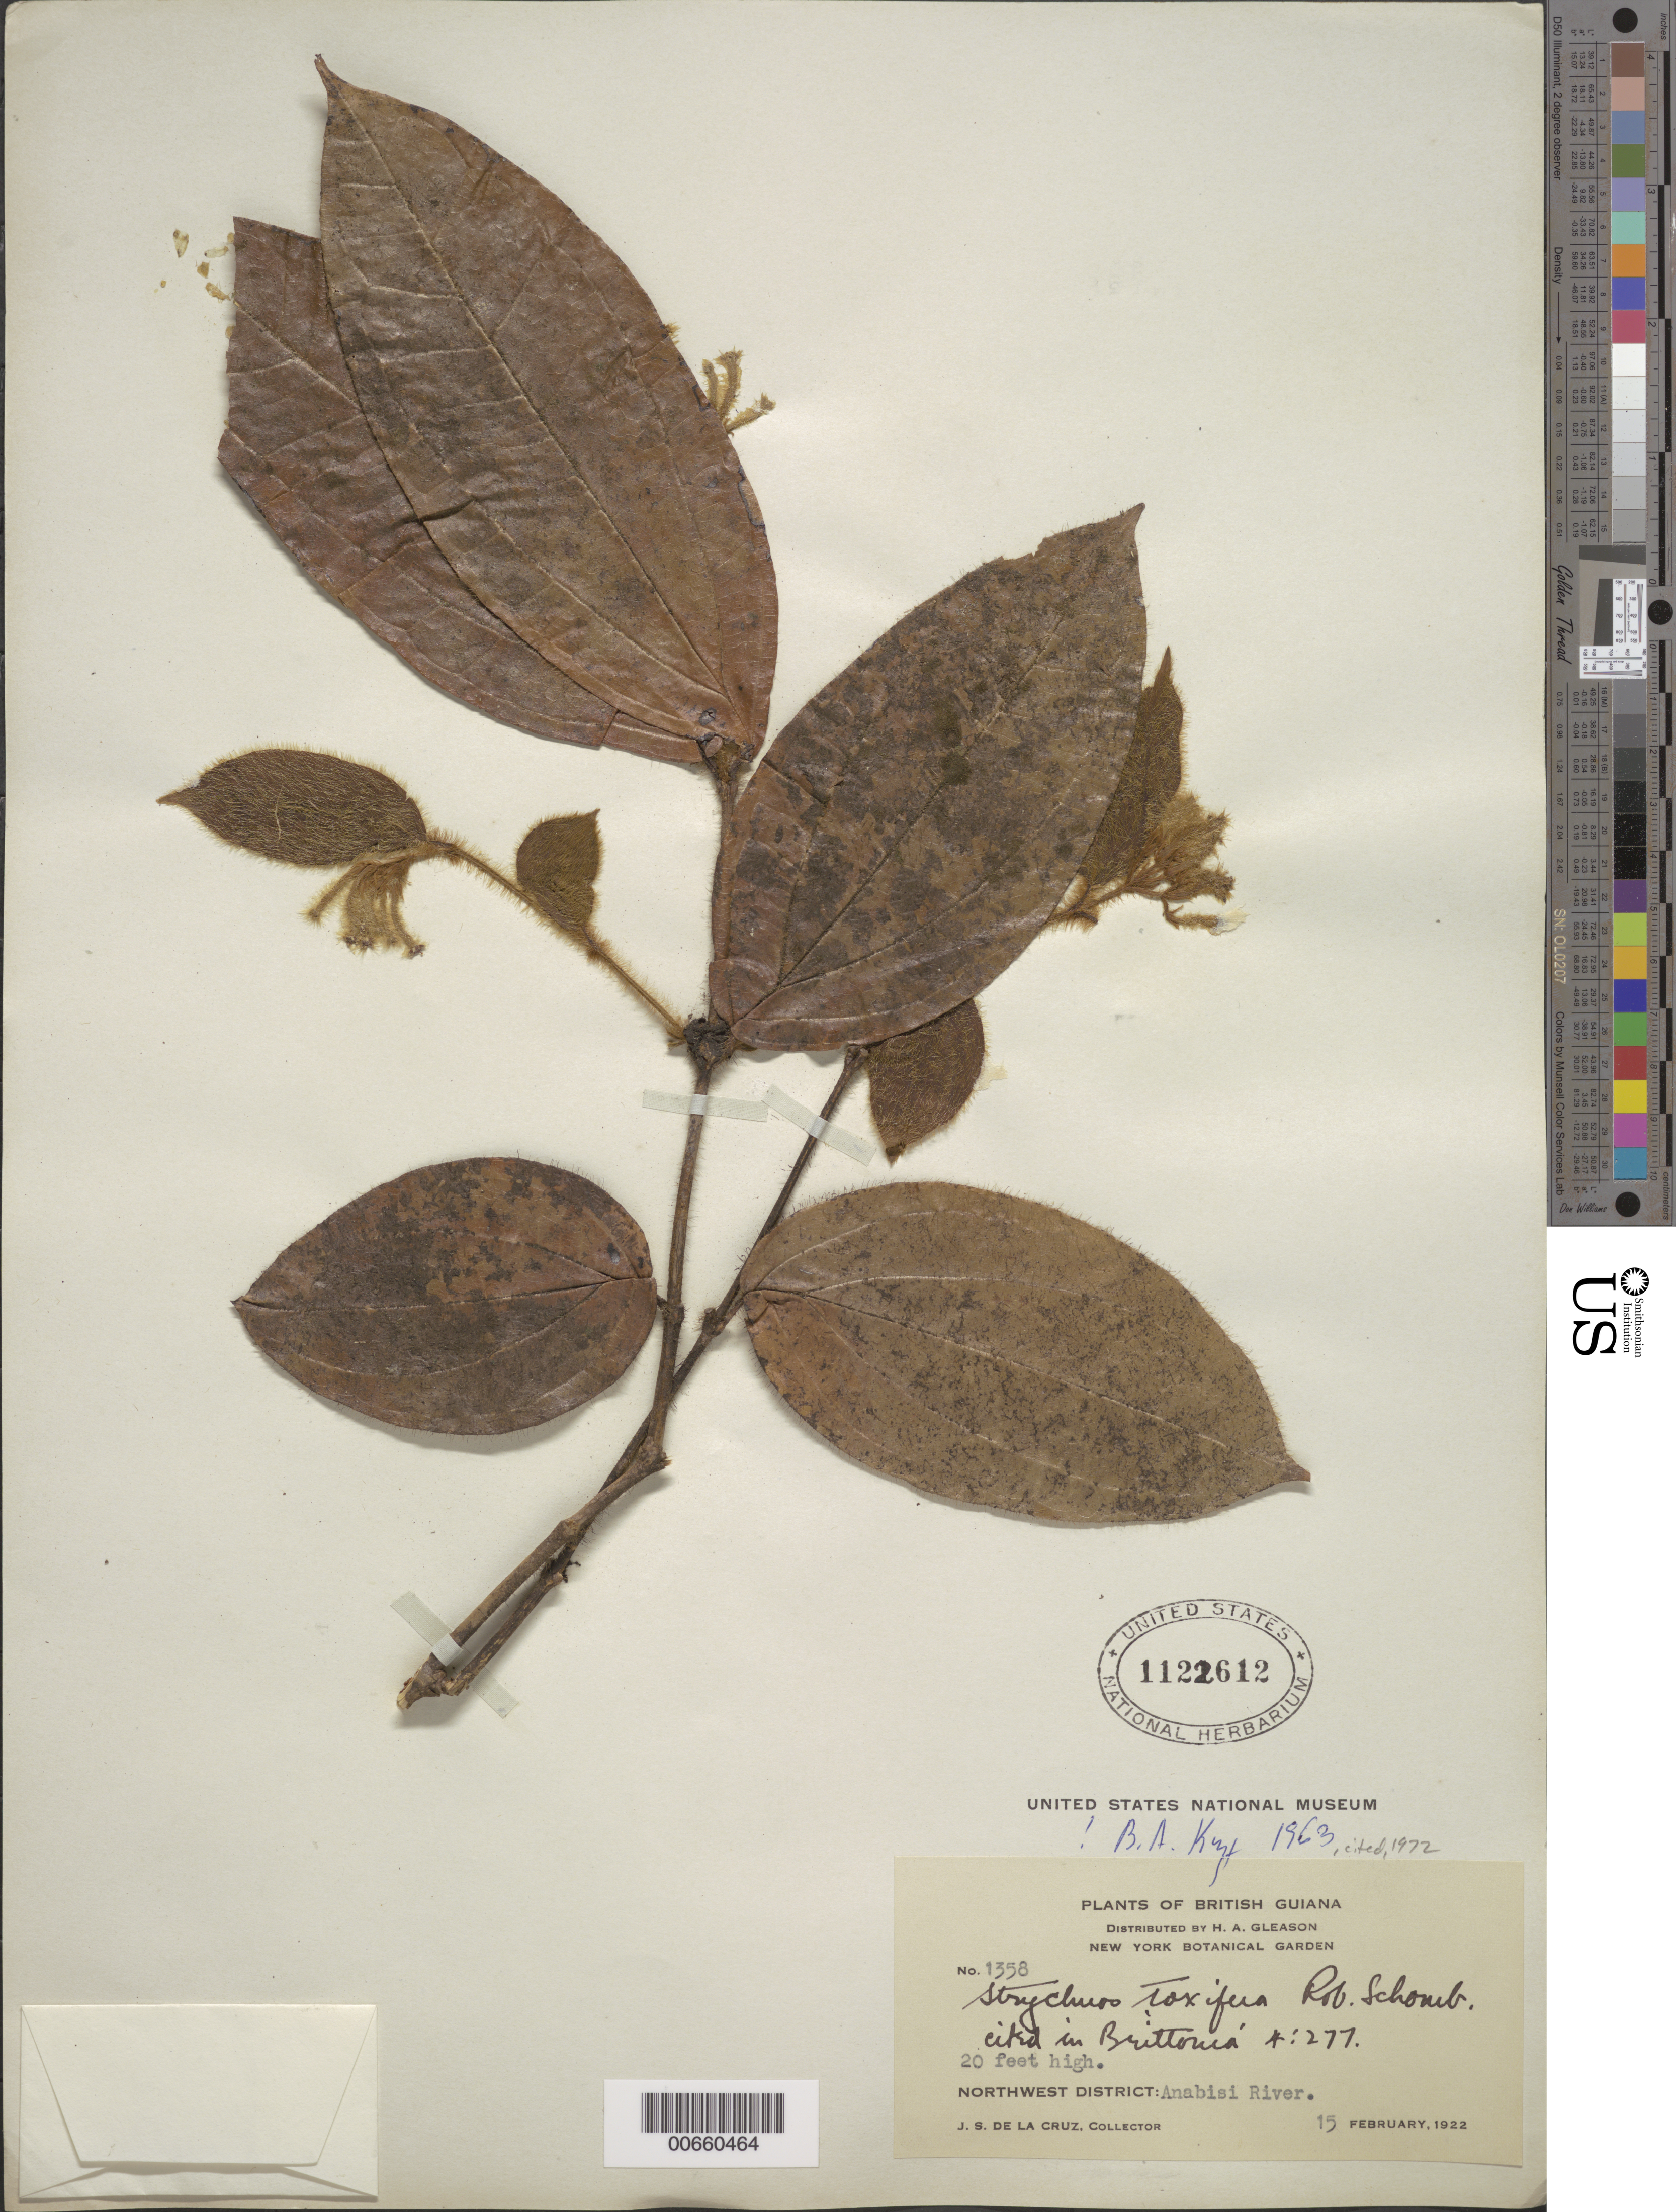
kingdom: Plantae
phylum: Tracheophyta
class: Magnoliopsida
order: Gentianales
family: Loganiaceae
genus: Strychnos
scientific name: Strychnos toxifera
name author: R.H. Schomb. ex Benth.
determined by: Krukoff, B. A.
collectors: J. S. de la Cruz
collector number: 1358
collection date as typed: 15-Feb-22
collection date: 1922-02-15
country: Guyana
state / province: Barima-Waini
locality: Anabisi River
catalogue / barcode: US 1122612